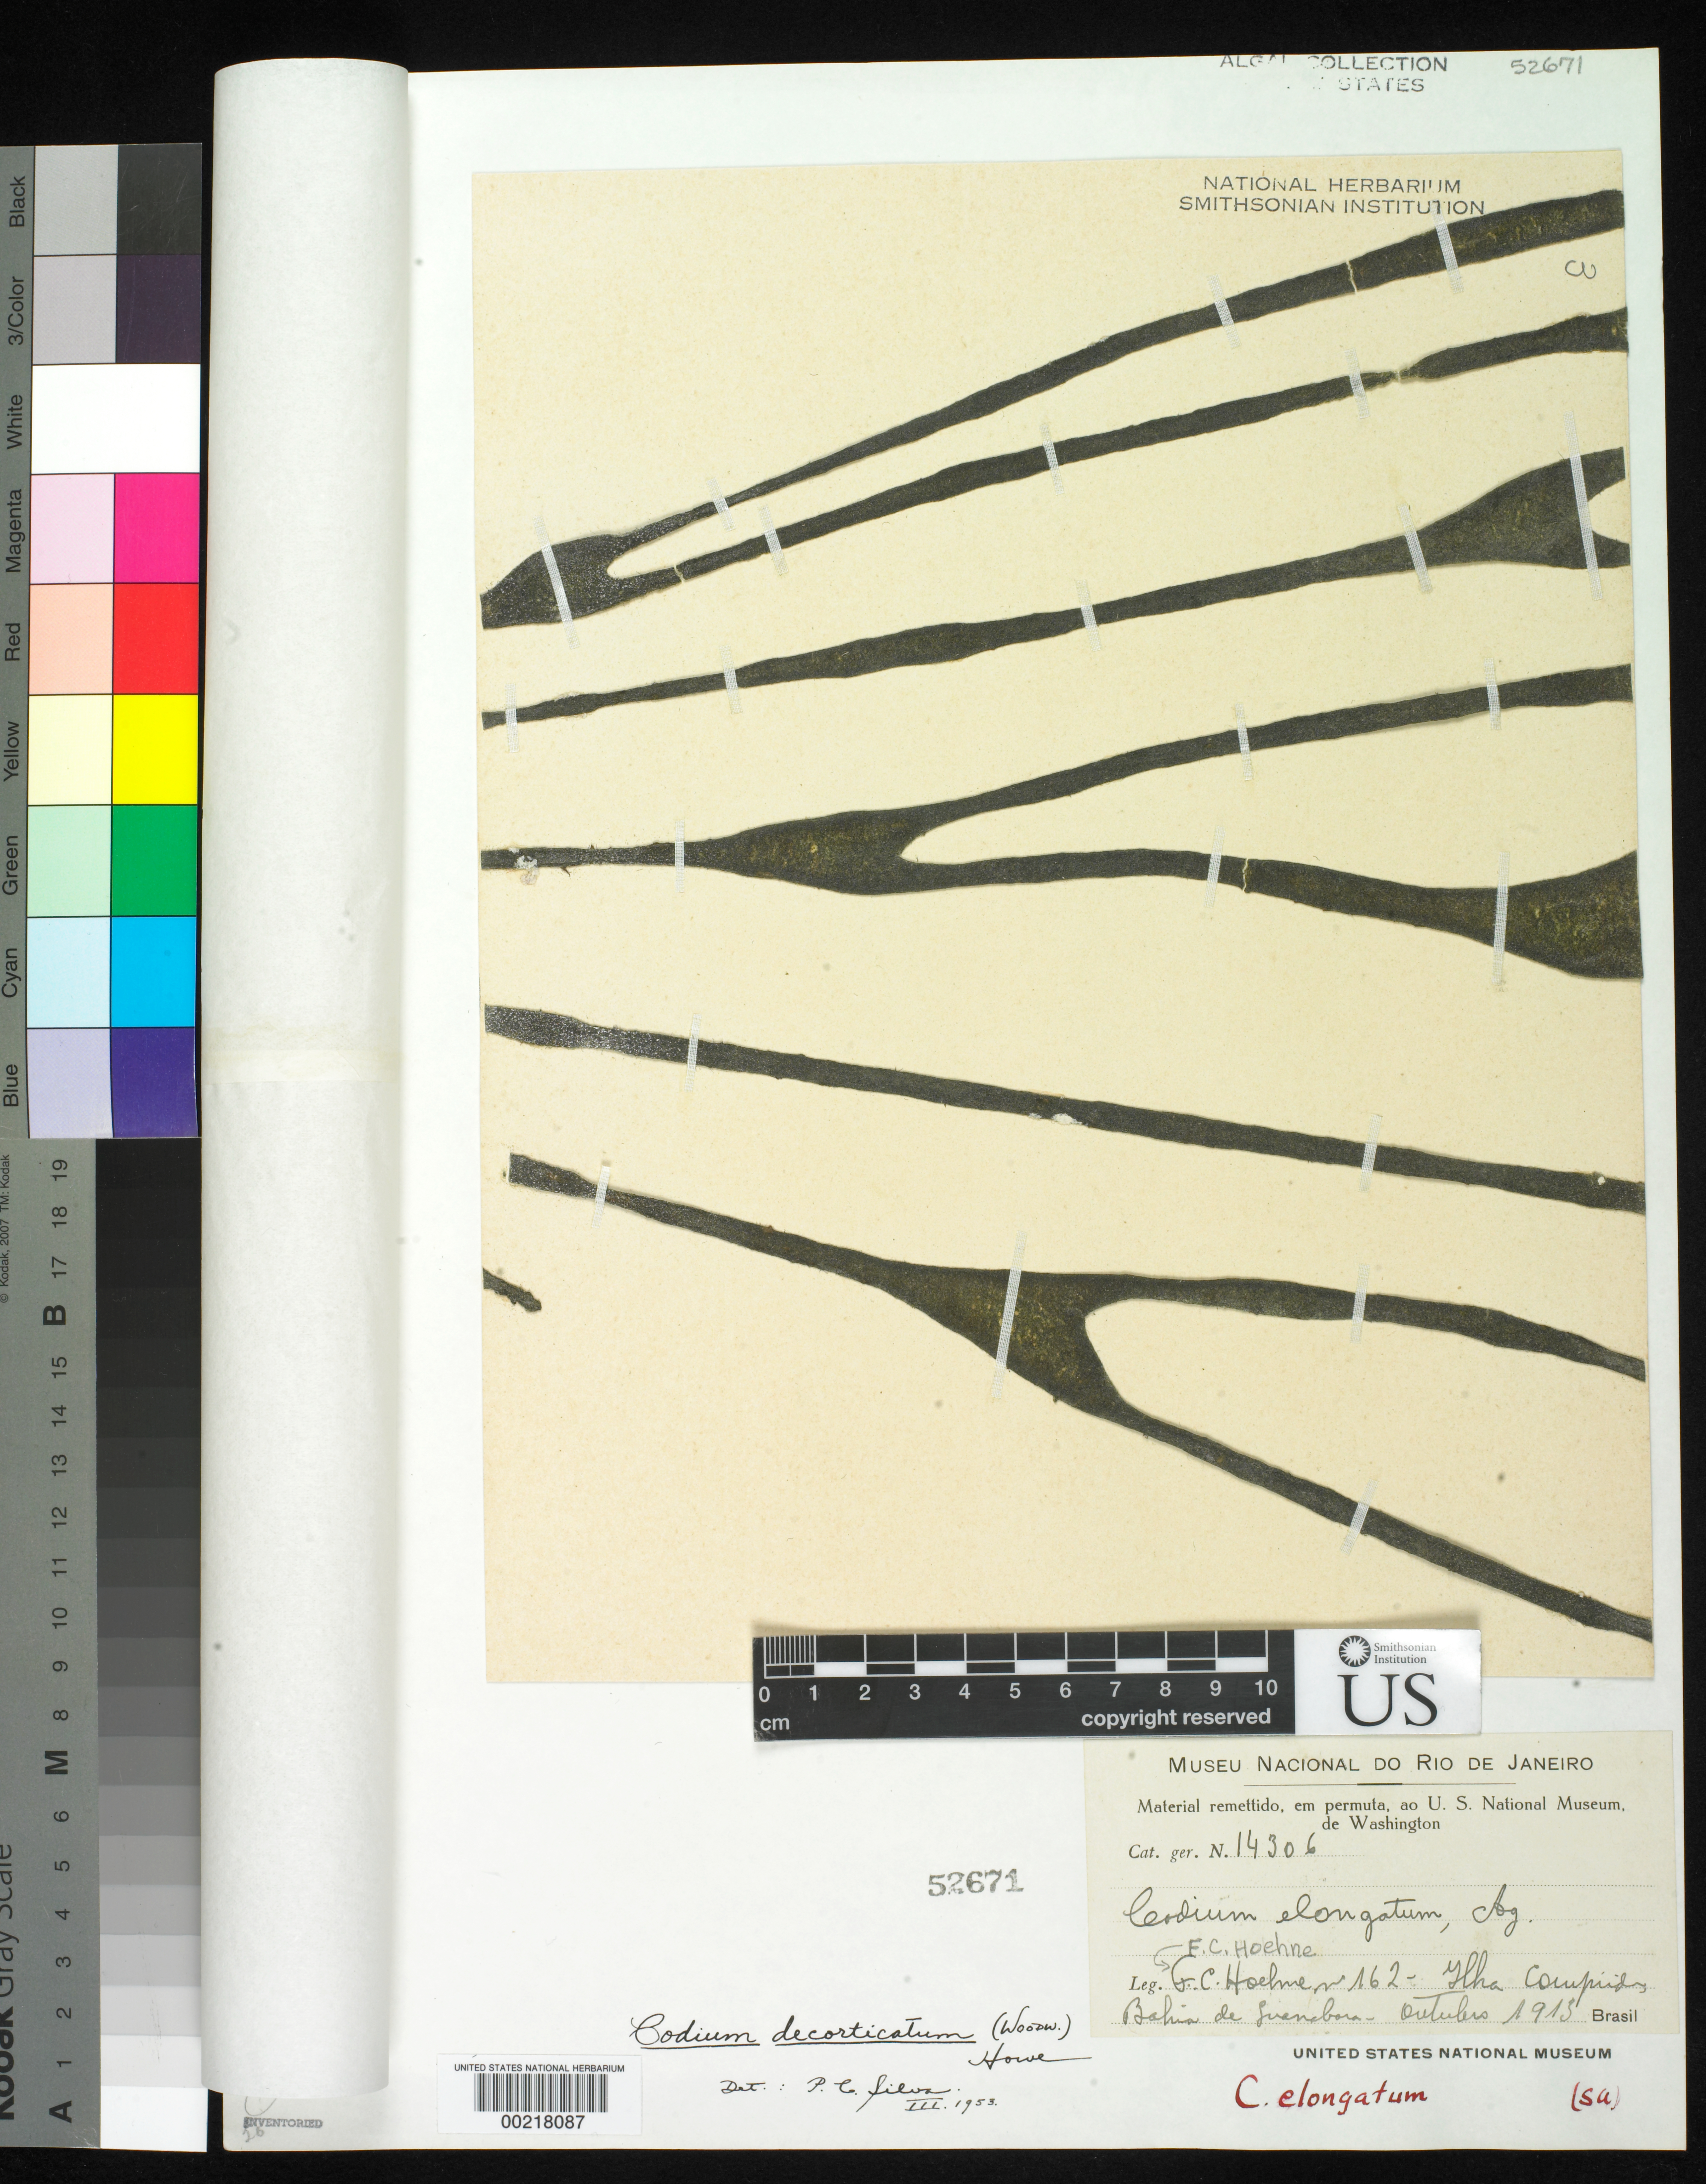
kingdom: Plantae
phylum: Chlorophyta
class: Ulvophyceae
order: Bryopsidales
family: Codiaceae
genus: Codium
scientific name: Codium decorticatum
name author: (Woodw.) M. Howe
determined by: Silva, P. C.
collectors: F. C. Hoehne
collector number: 162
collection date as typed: Oct 1913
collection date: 1913-10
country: Brazil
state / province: Rio de Janeiro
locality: Bahia de guanabara, ilha comprida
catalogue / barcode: US 52671